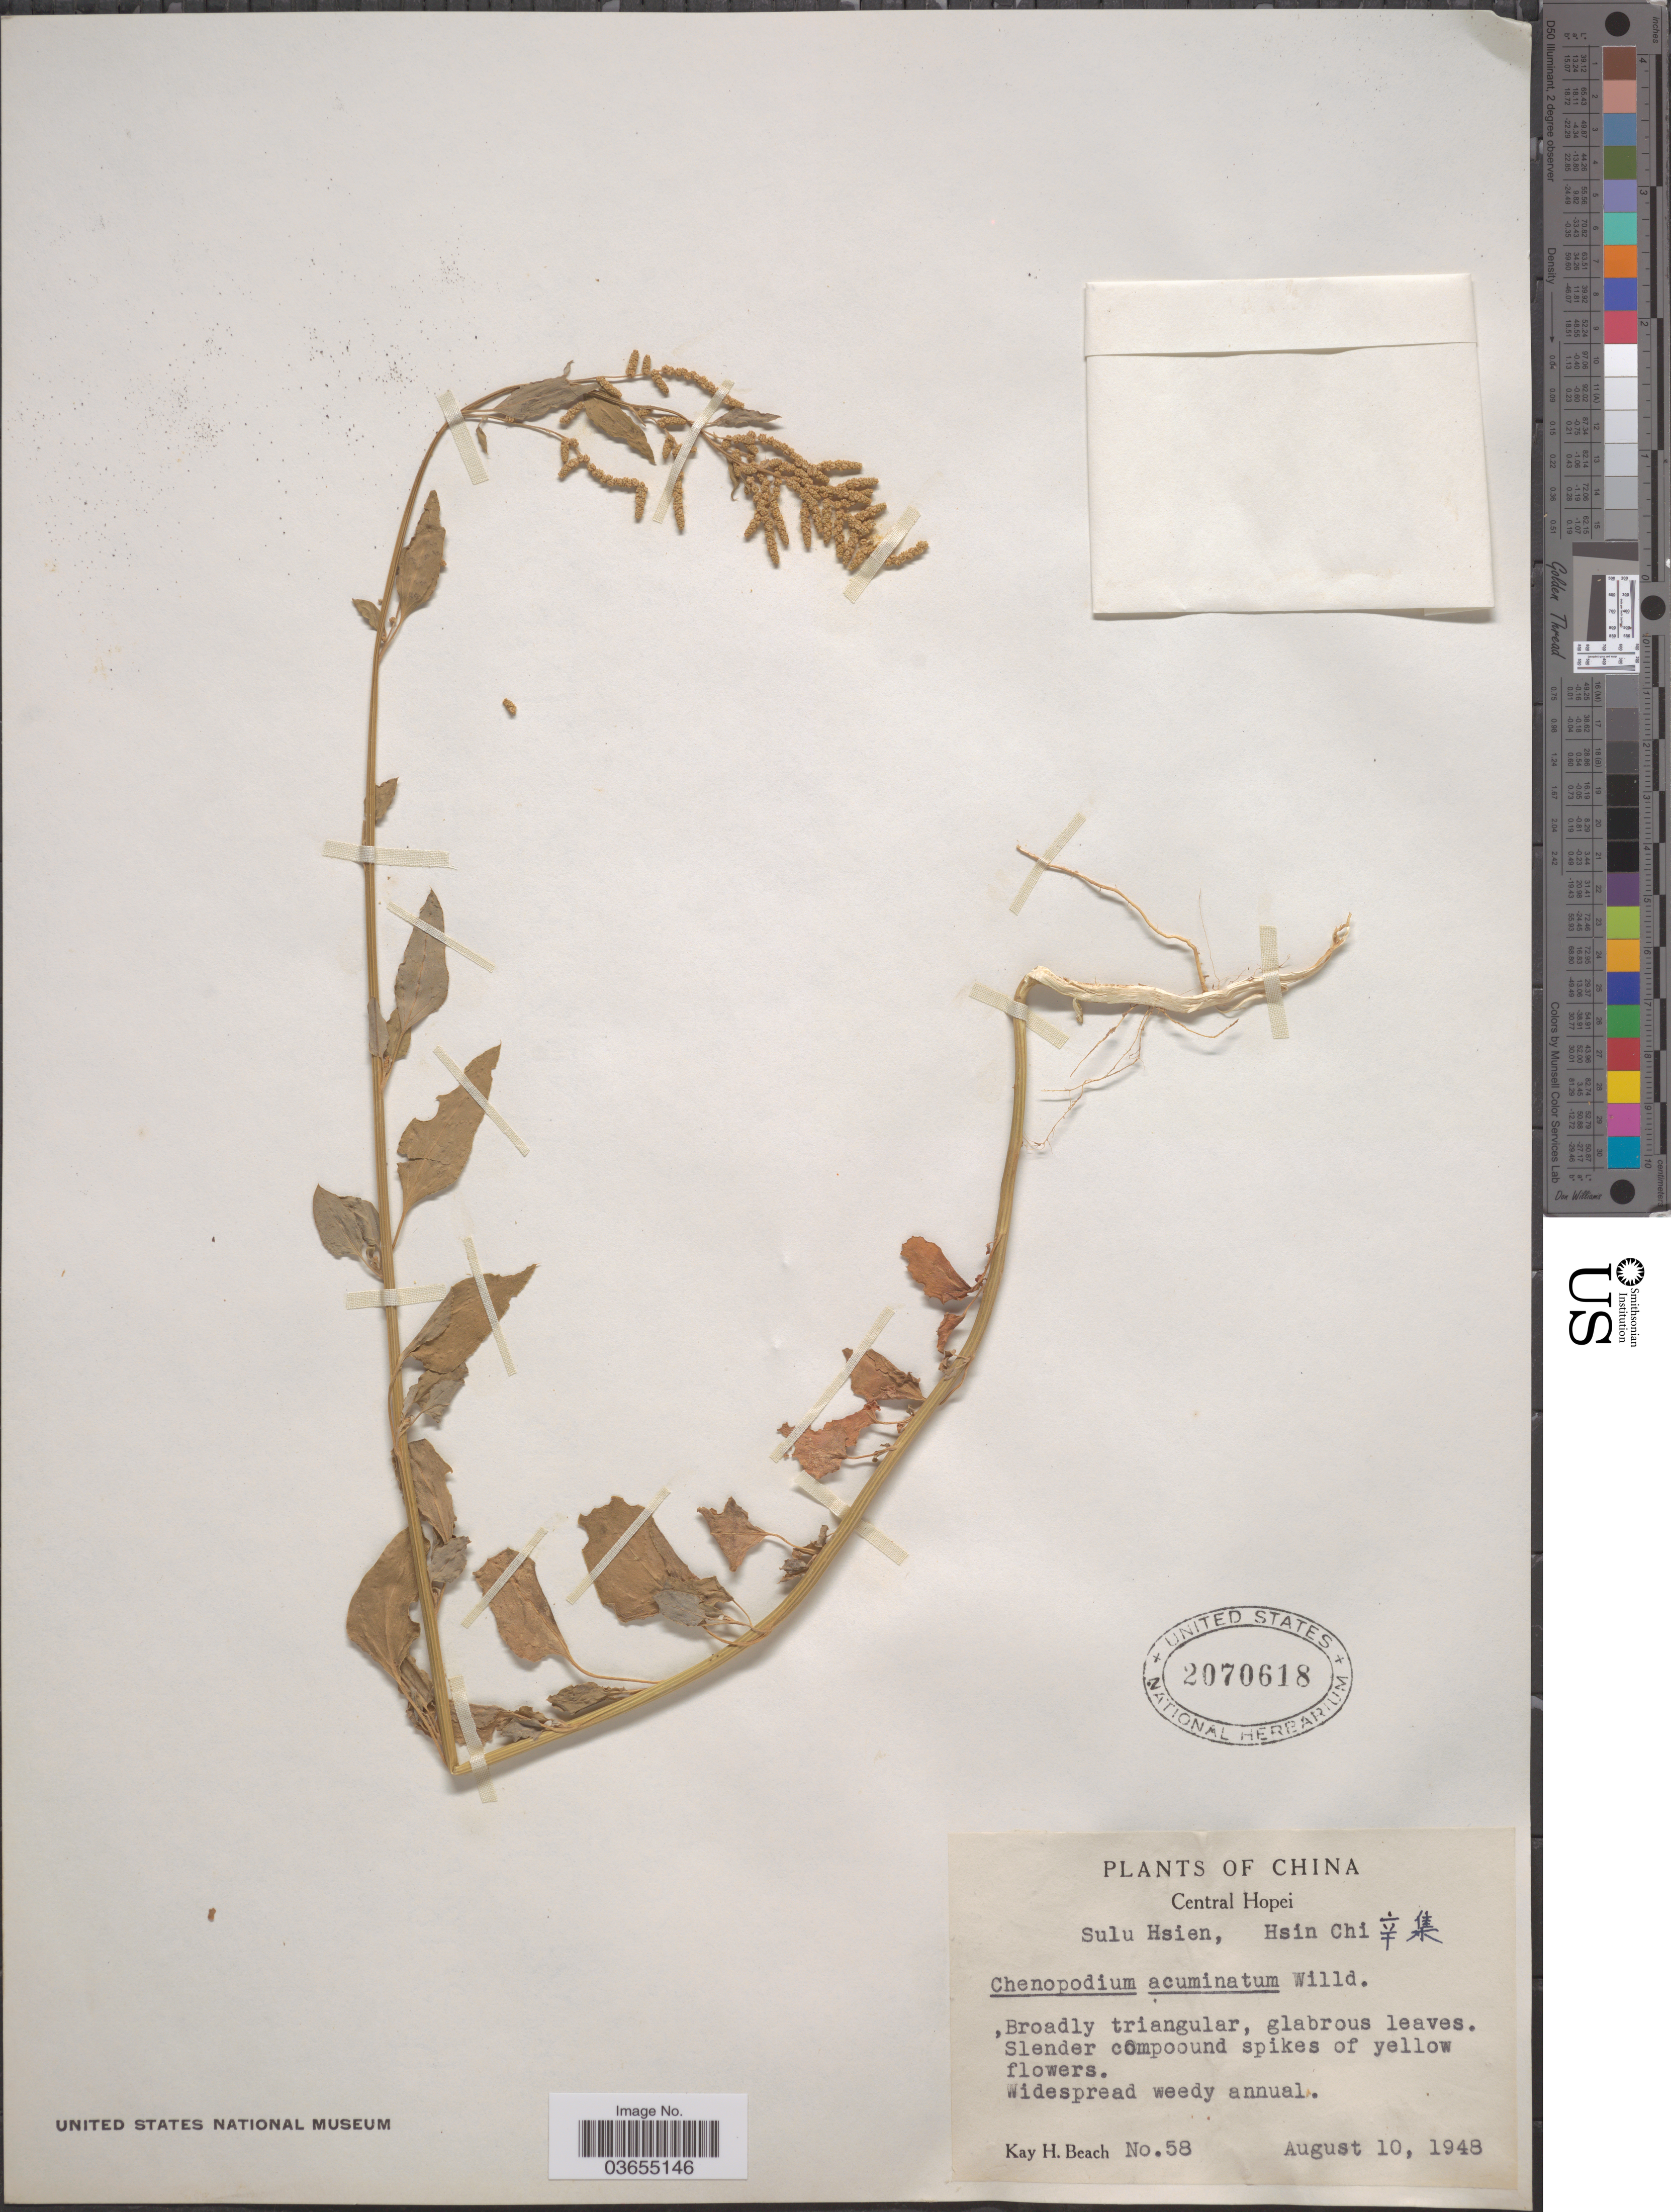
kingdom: Plantae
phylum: Tracheophyta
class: Magnoliopsida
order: Caryophyllales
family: Amaranthaceae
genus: Chenopodium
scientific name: Chenopodium acuminatum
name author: Willd.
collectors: K. H. Beach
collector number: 58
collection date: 1948-08-10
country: China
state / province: Hebei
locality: Central Hopei. Sulu Hsien, Hsin Chi X.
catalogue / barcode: US 2070618